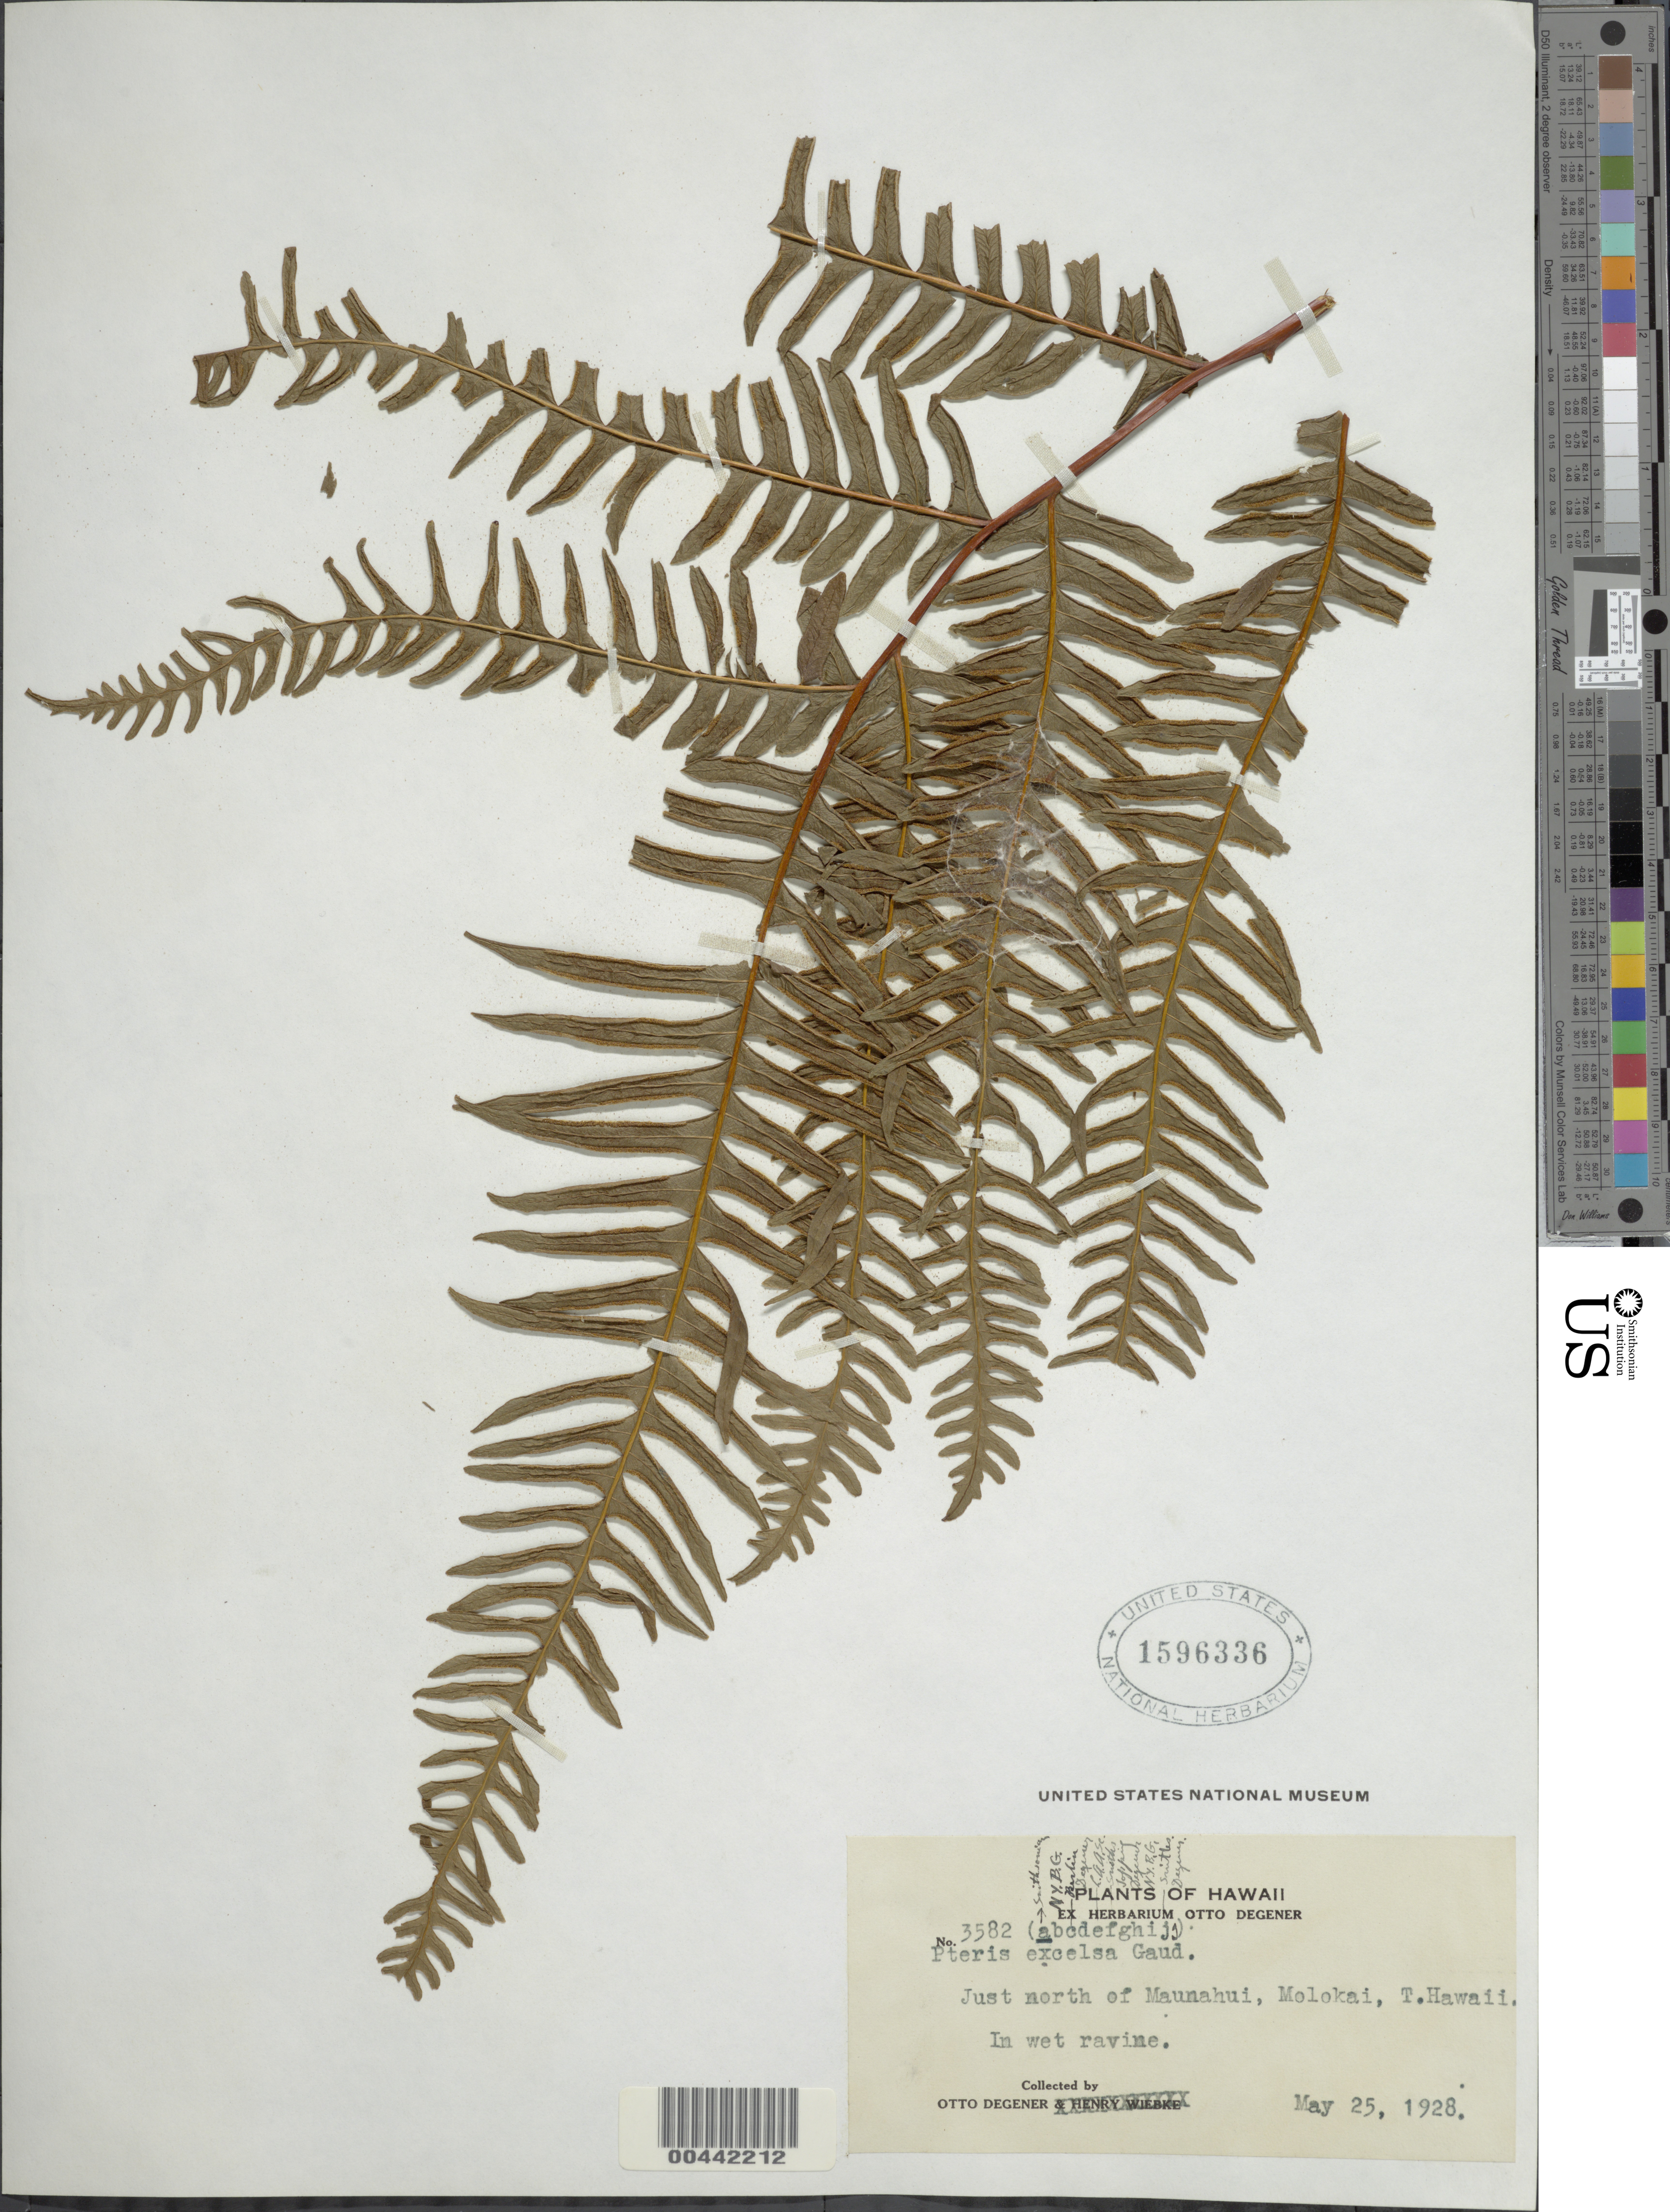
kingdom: Plantae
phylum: Tracheophyta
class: Polypodiopsida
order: Polypodiales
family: Pteridaceae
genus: Pteris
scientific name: Pteris terminalis var. terminalis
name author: Wall.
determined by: Wagner, W. L., (BOT), Smithsonian Institution - National Museum of Natural History (UNITED STATES)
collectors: O. Degener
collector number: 3582(a)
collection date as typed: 25 May 1928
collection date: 1928-05-25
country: United States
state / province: Hawaii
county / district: Maui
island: Moloka'i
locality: Just N of Maunahui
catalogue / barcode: US 1596336